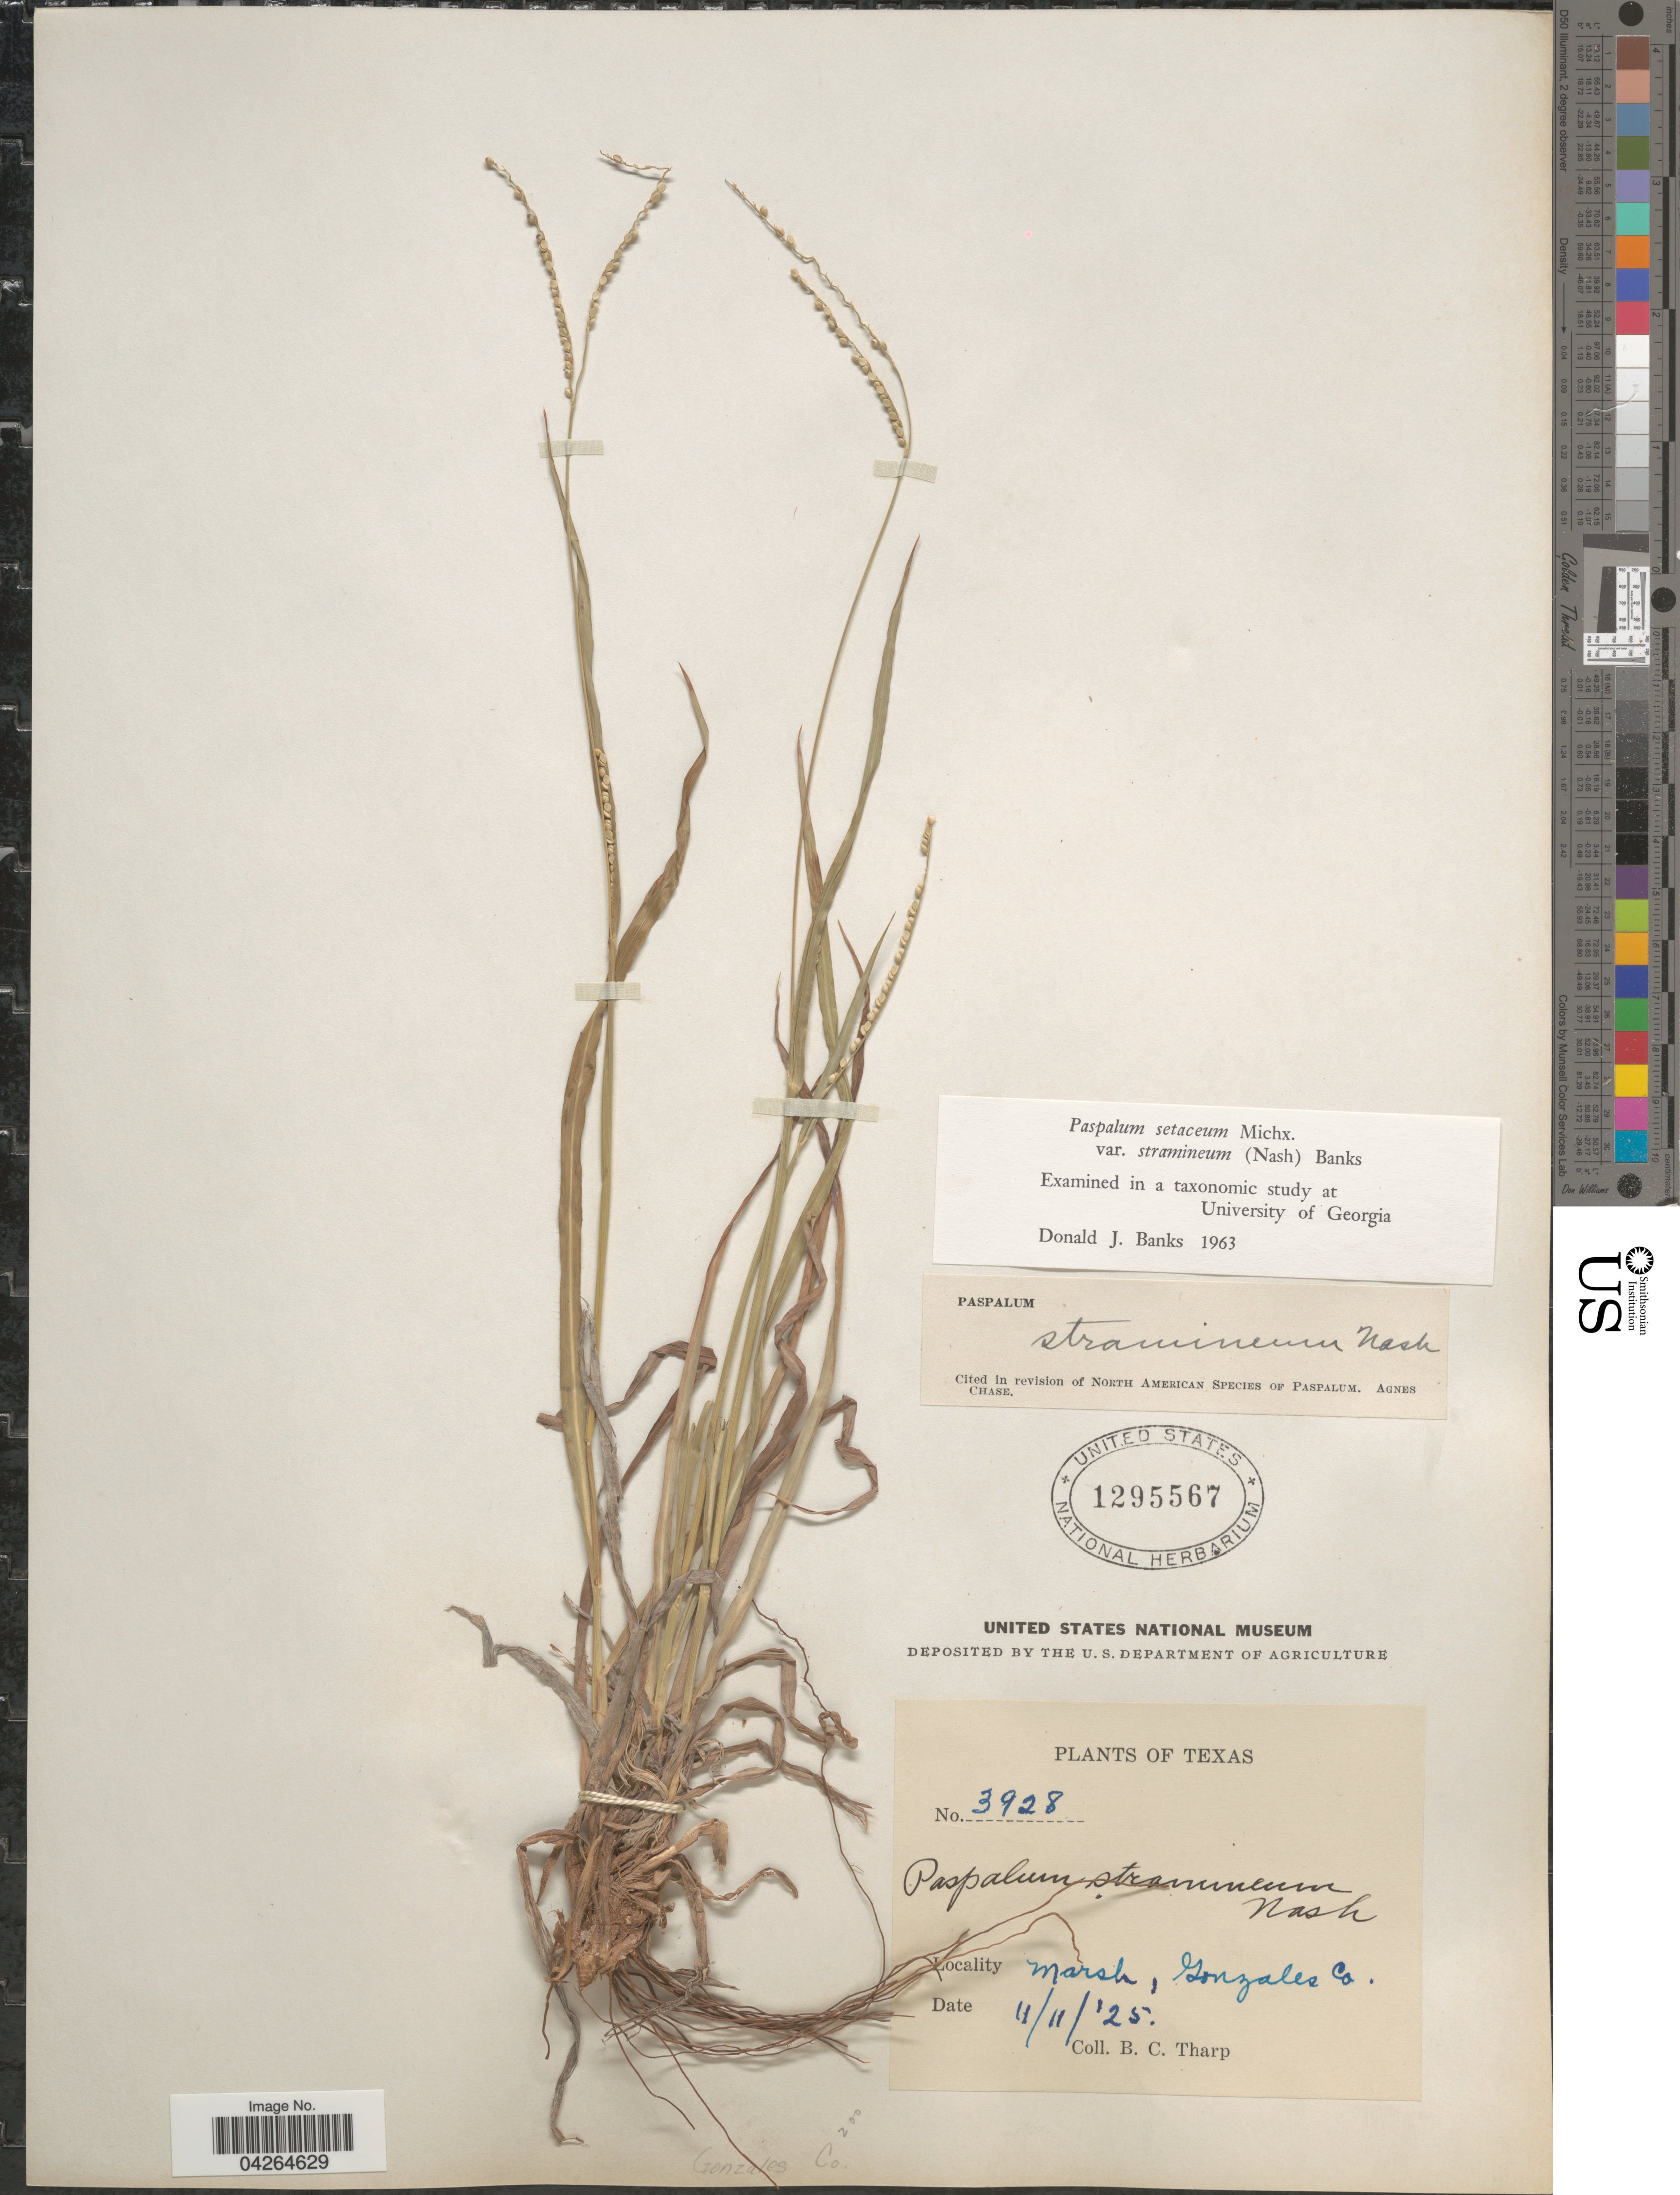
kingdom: Plantae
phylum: Tracheophyta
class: Liliopsida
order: Poales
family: Poaceae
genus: Paspalum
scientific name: Paspalum setaceum var. stramineum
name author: (Nash) D.J. Banks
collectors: B. C. Tharp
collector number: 3928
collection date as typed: Transcribed d/m/y: 11/11/25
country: United States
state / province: Texas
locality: Marsh, Gonzales Co.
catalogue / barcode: US 1295567